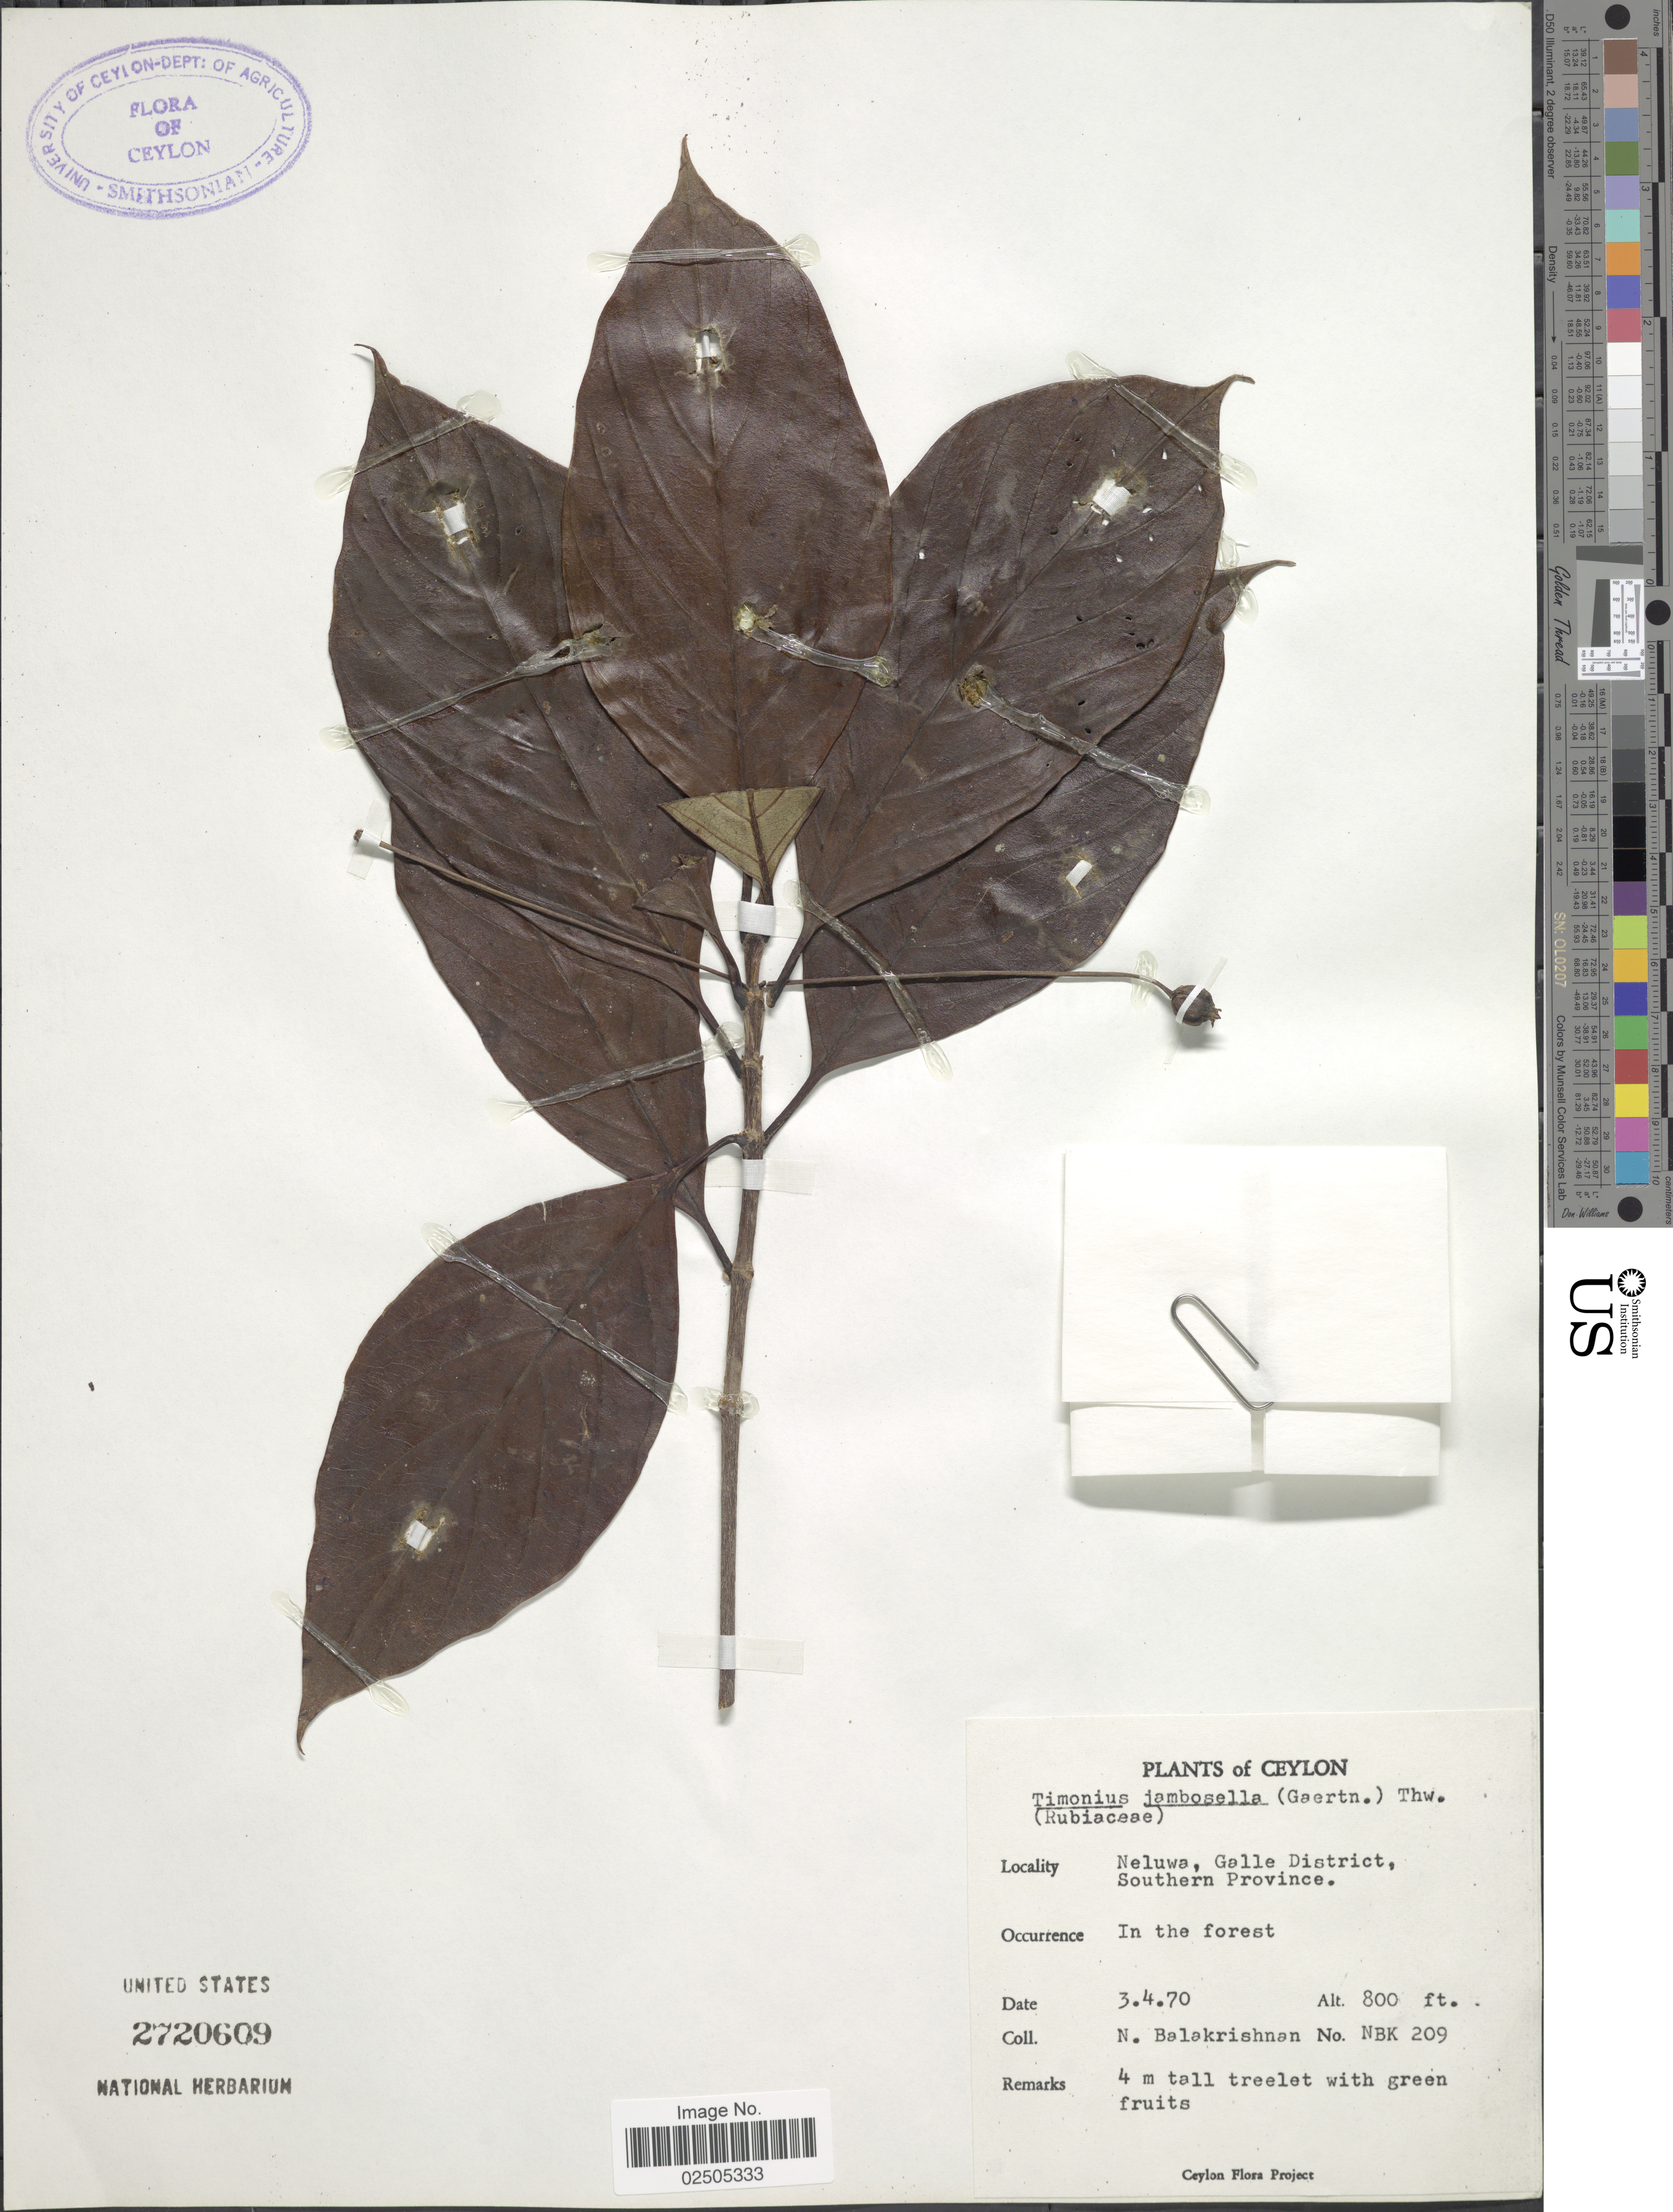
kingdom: Plantae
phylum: Tracheophyta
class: Magnoliopsida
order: Gentianales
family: Rubiaceae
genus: Timonius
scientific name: Timonius sp.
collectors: N. Balakrishnan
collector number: NBK209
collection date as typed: Transcribed d/m/y: 3/4/70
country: Sri Lanka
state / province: Southern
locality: Ceylon, Neluwa, Galle District, Southern Province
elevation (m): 244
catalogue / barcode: US 2720609